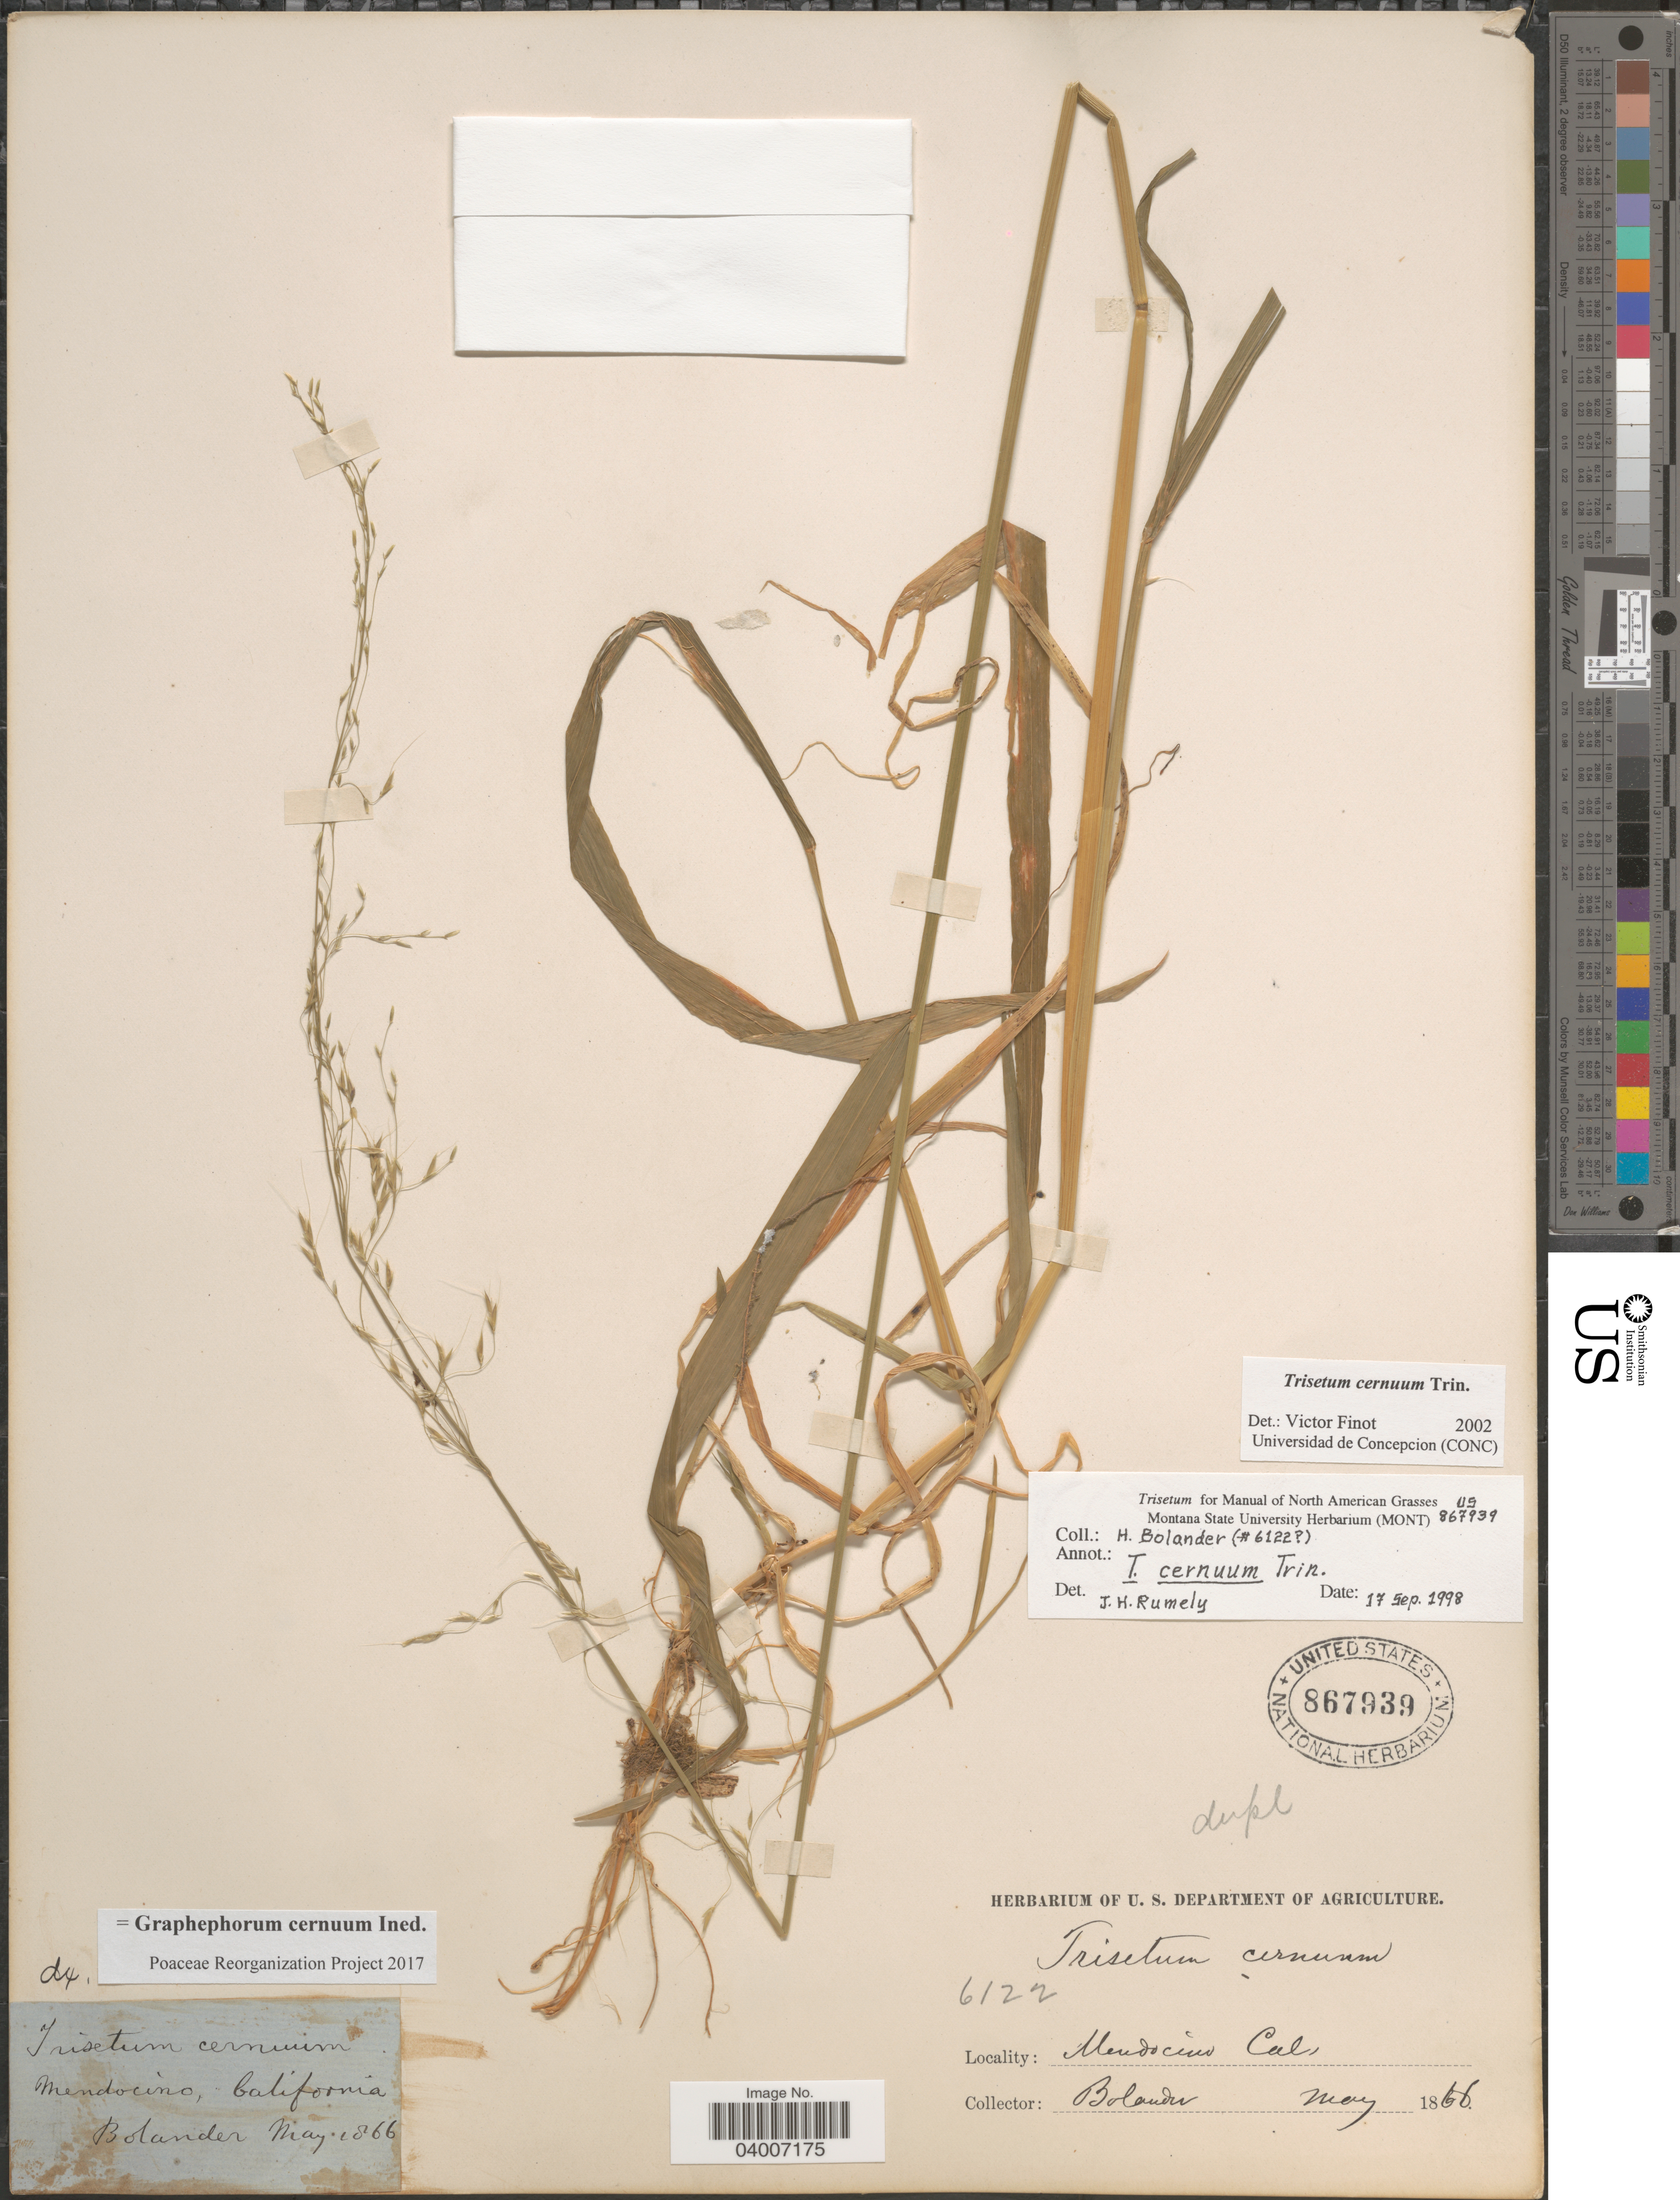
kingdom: Plantae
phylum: Tracheophyta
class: Liliopsida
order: Poales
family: Poaceae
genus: Graphephorum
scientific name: Graphephorum cernuum ined.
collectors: H. Bolander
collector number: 6122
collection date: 1866-05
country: United States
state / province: California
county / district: Mendocino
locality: Mendocino.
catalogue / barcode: US 867939